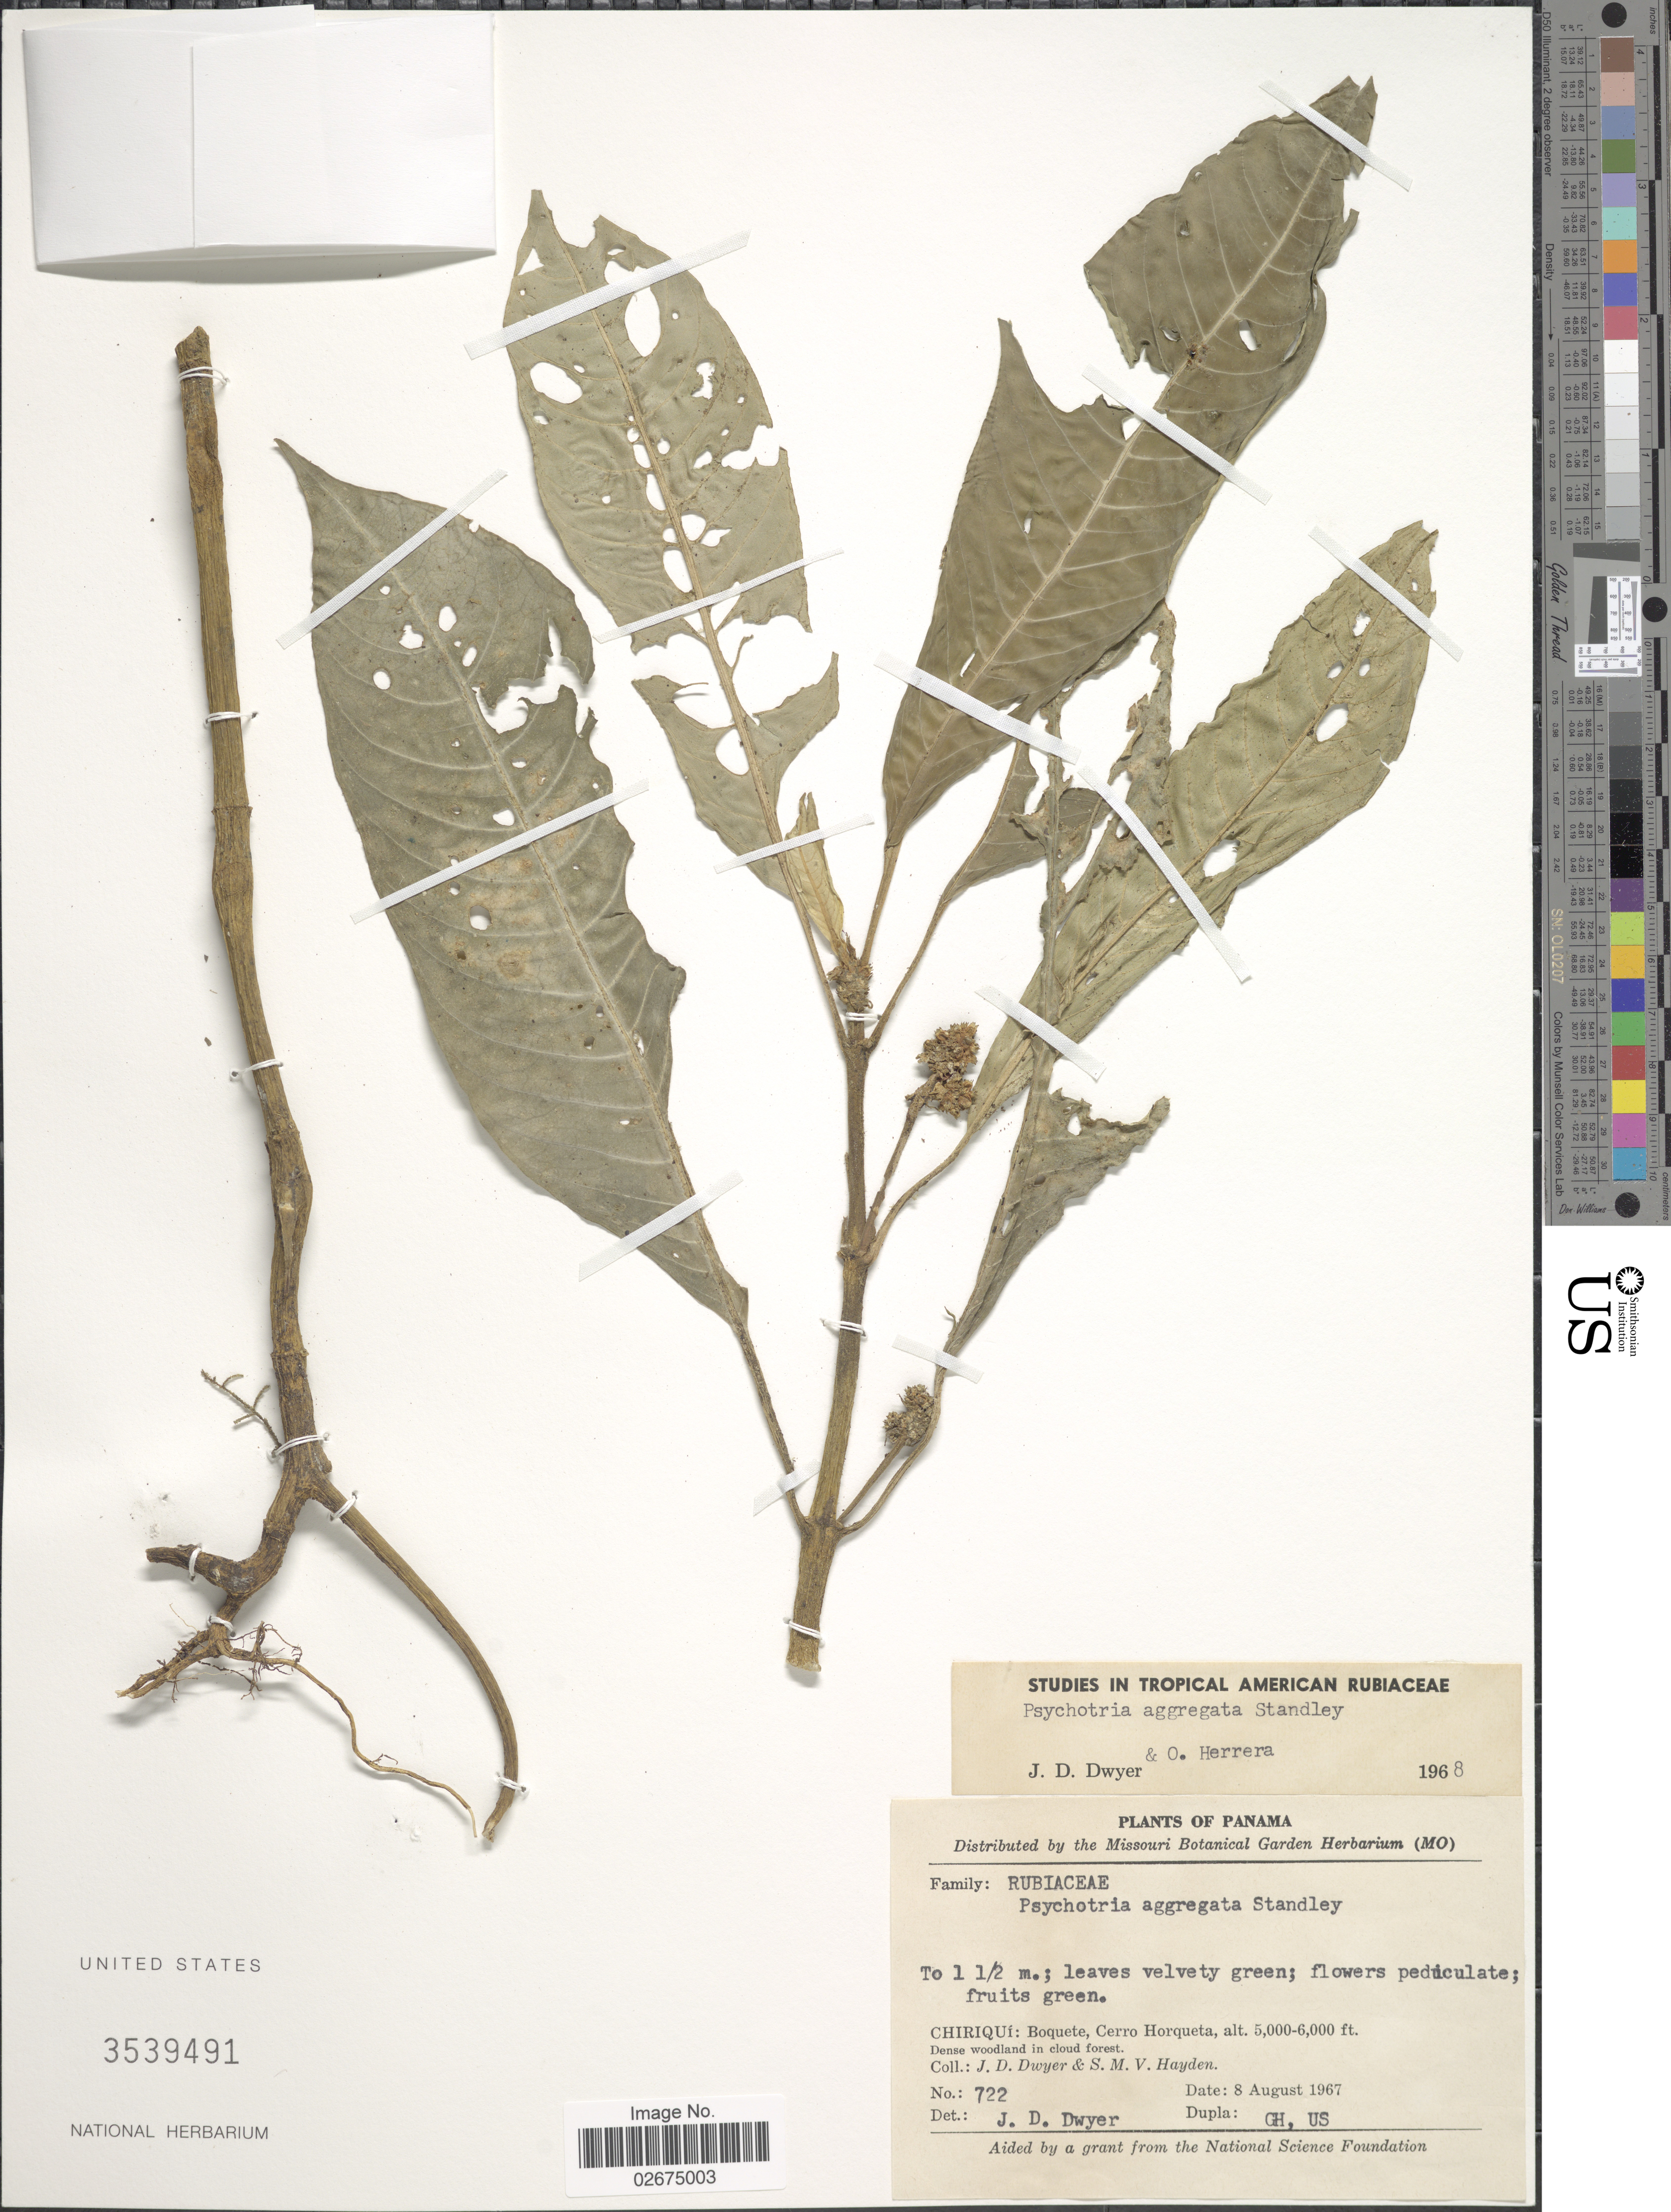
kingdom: Plantae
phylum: Tracheophyta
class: Magnoliopsida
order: Gentianales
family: Rubiaceae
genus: Notopleura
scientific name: Notopleura aggregata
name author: (Standl.) C.M. Taylor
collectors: J. D. Dwyer & S. M. Hayden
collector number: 722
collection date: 1967-08-08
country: Panama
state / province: Chiriqui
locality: Boquete, Cerro Horqueta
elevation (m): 1524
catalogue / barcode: US 3539491